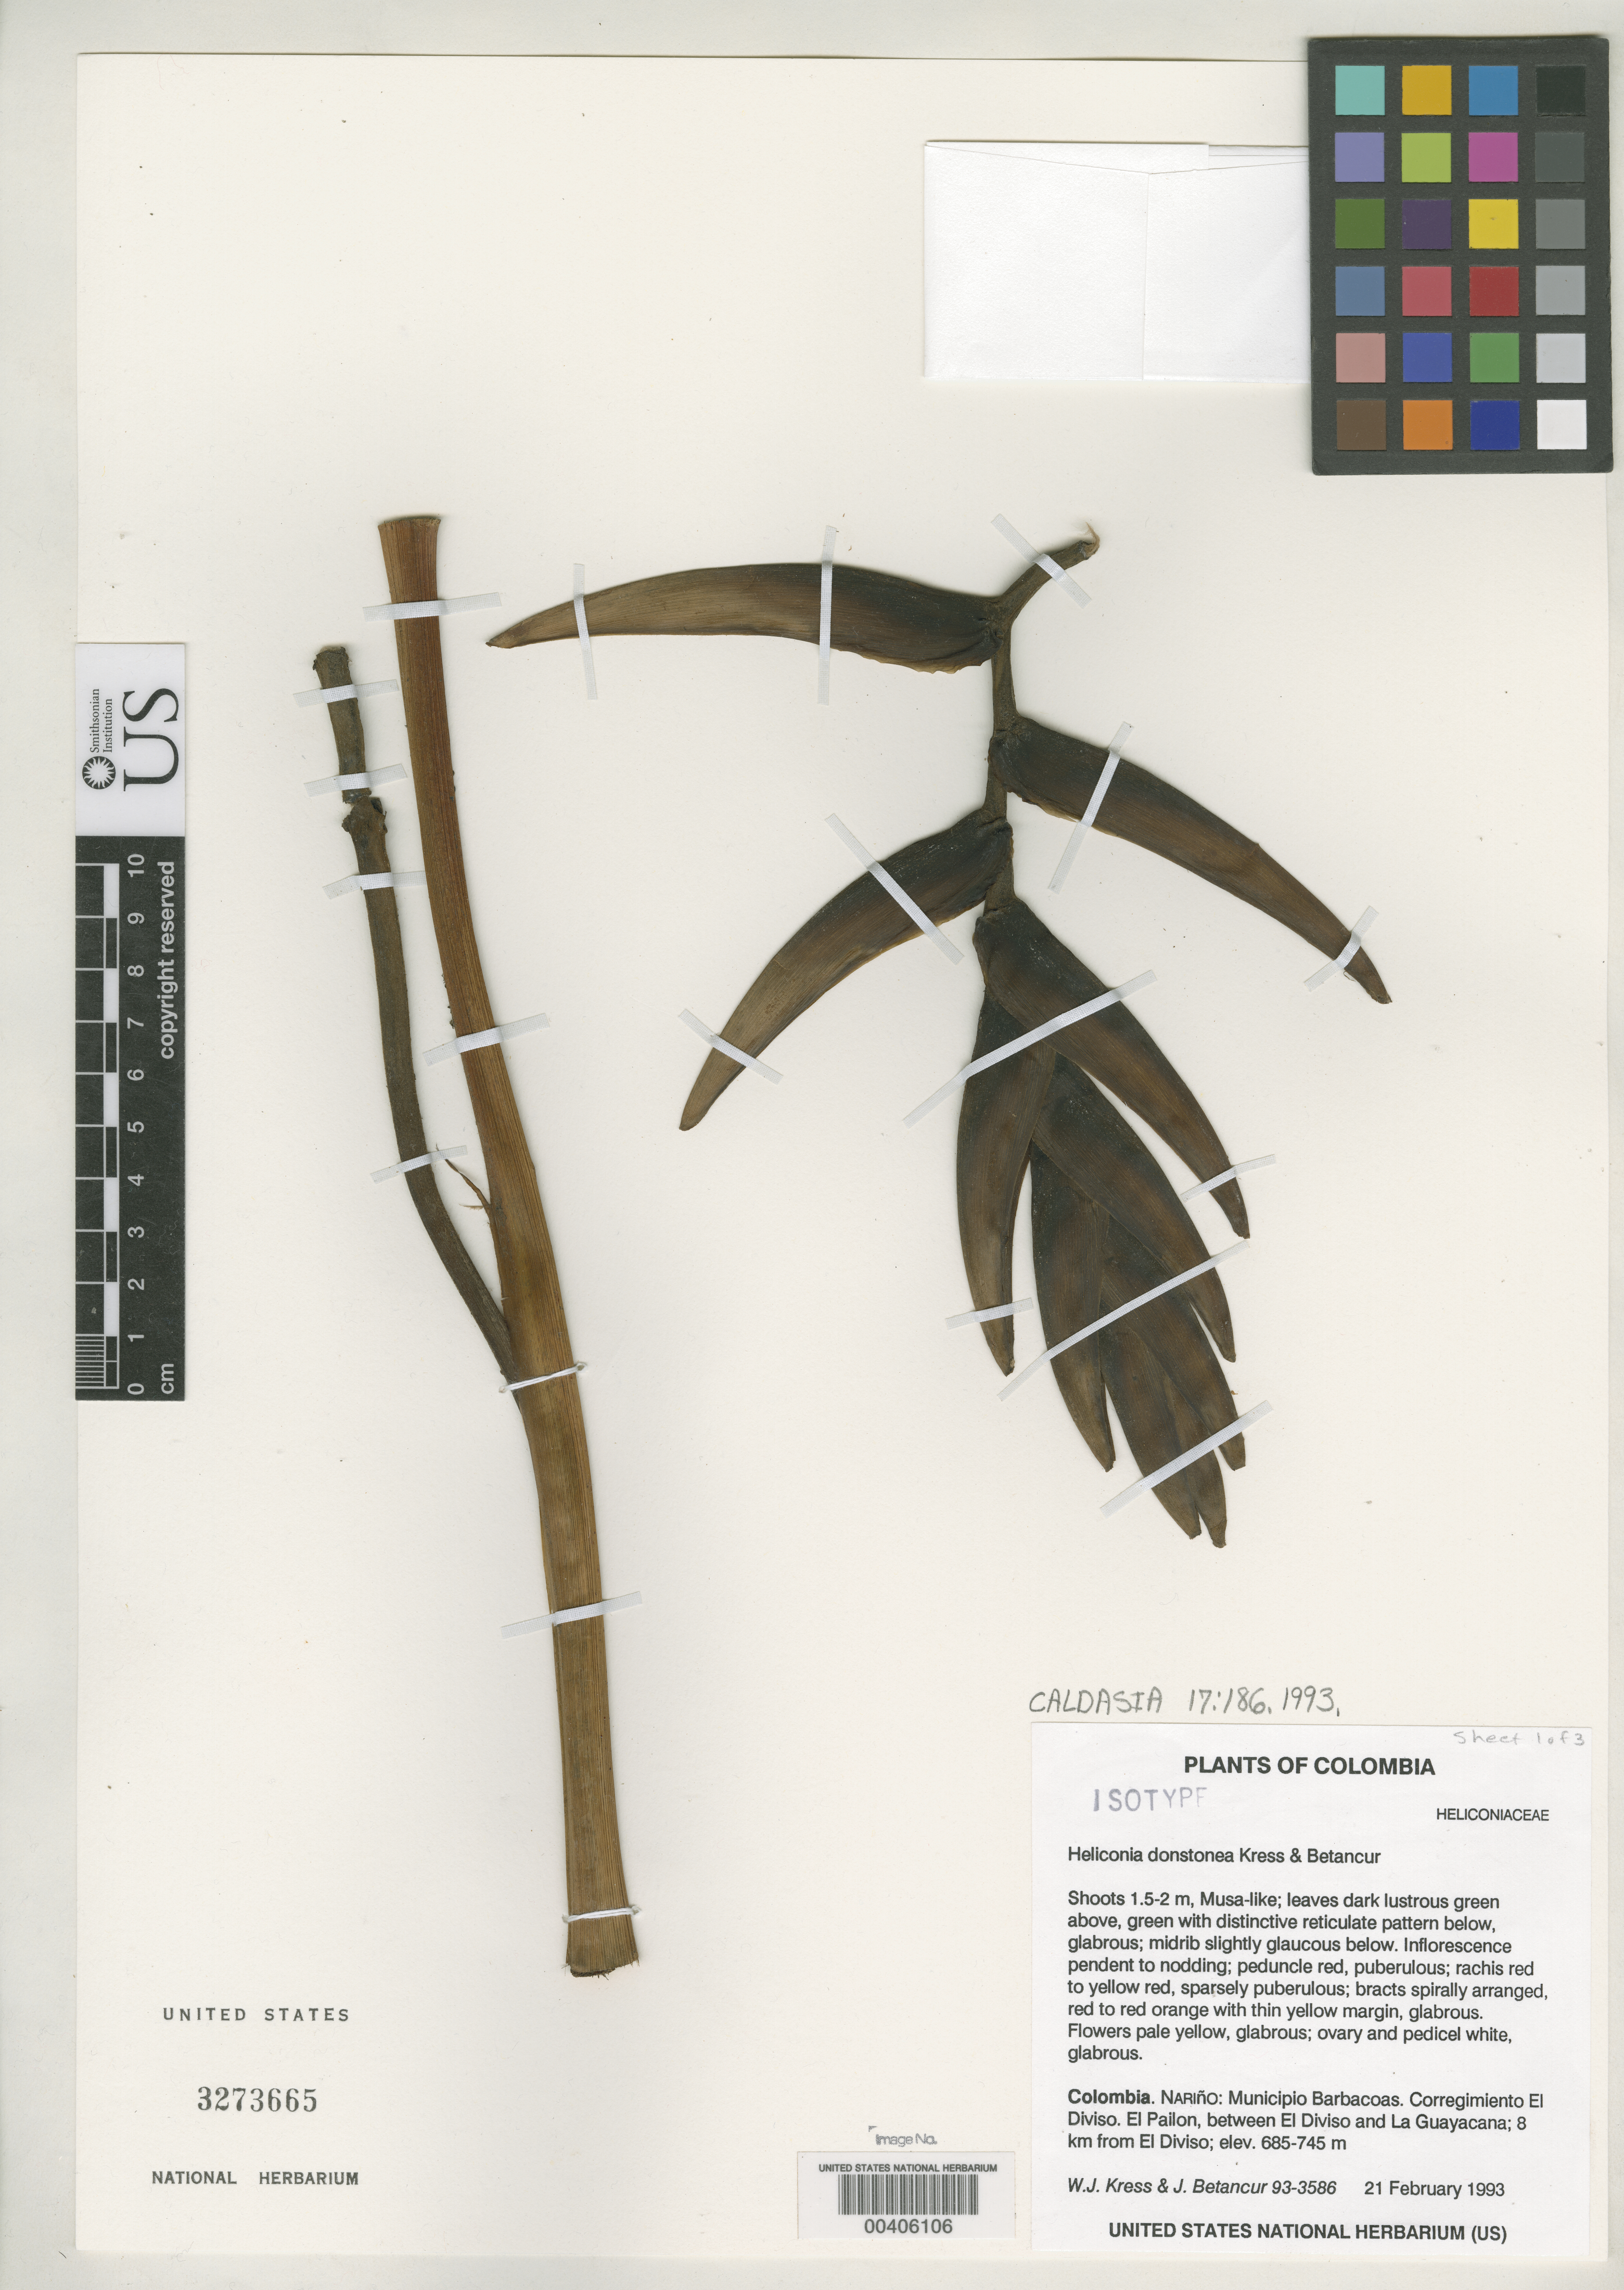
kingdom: Plantae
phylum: Tracheophyta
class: Liliopsida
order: Zingiberales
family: Heliconiaceae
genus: Heliconia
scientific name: Heliconia donstonea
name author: W.J. Kress & Betancur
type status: Isotype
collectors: W. J. Kress & J. C. Betancur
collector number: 93-3586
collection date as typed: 21 Feb 1993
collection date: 1993-02-21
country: Colombia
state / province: Nariño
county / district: Barbacoas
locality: Corregimiento El Diviso, El Pailon, between El Divisio & La GuayaCana, 8 km from El Diviso.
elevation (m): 685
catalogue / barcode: US 3273665